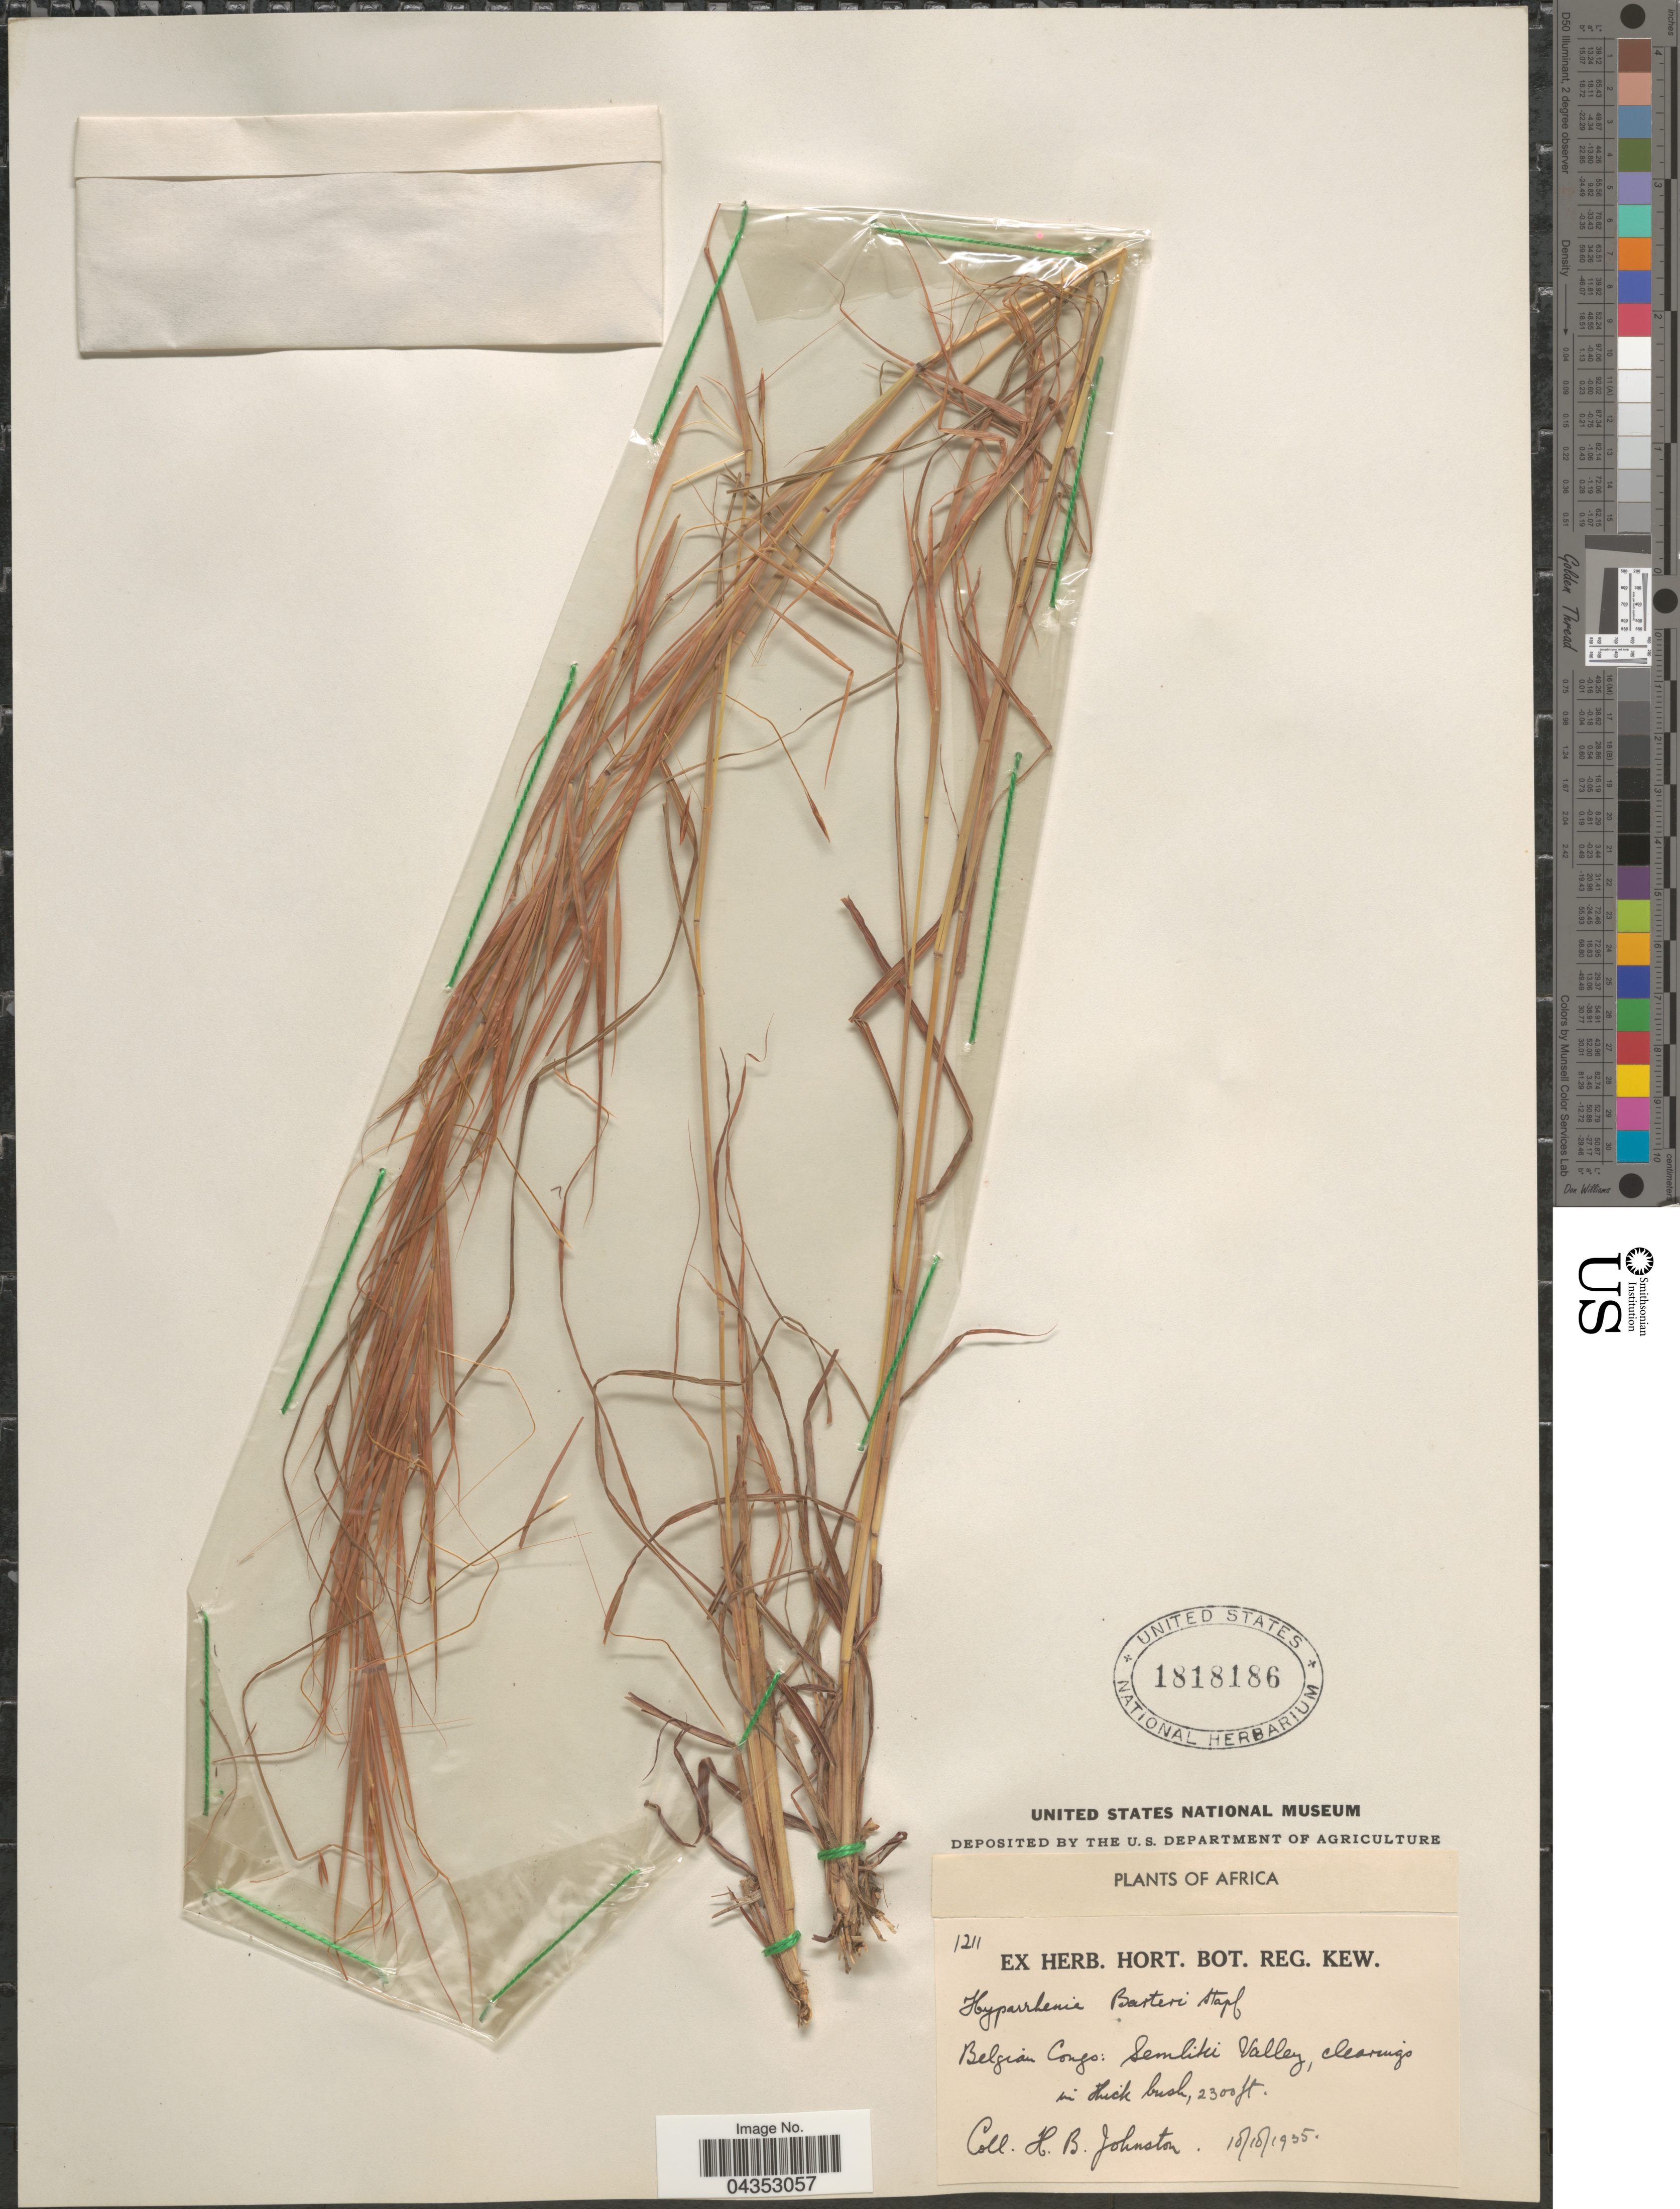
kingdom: Plantae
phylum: Tracheophyta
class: Liliopsida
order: Poales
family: Poaceae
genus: Hyparrhenia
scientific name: Hyparrhenia barteri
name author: (Hack.) Stapf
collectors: H. B. Johnston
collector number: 1211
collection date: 1935-10-10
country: Congo, Democratic Republic of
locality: Belgian Congo. Semliki Valley, clearings in thick bush.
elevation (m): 701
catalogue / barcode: US 1818186